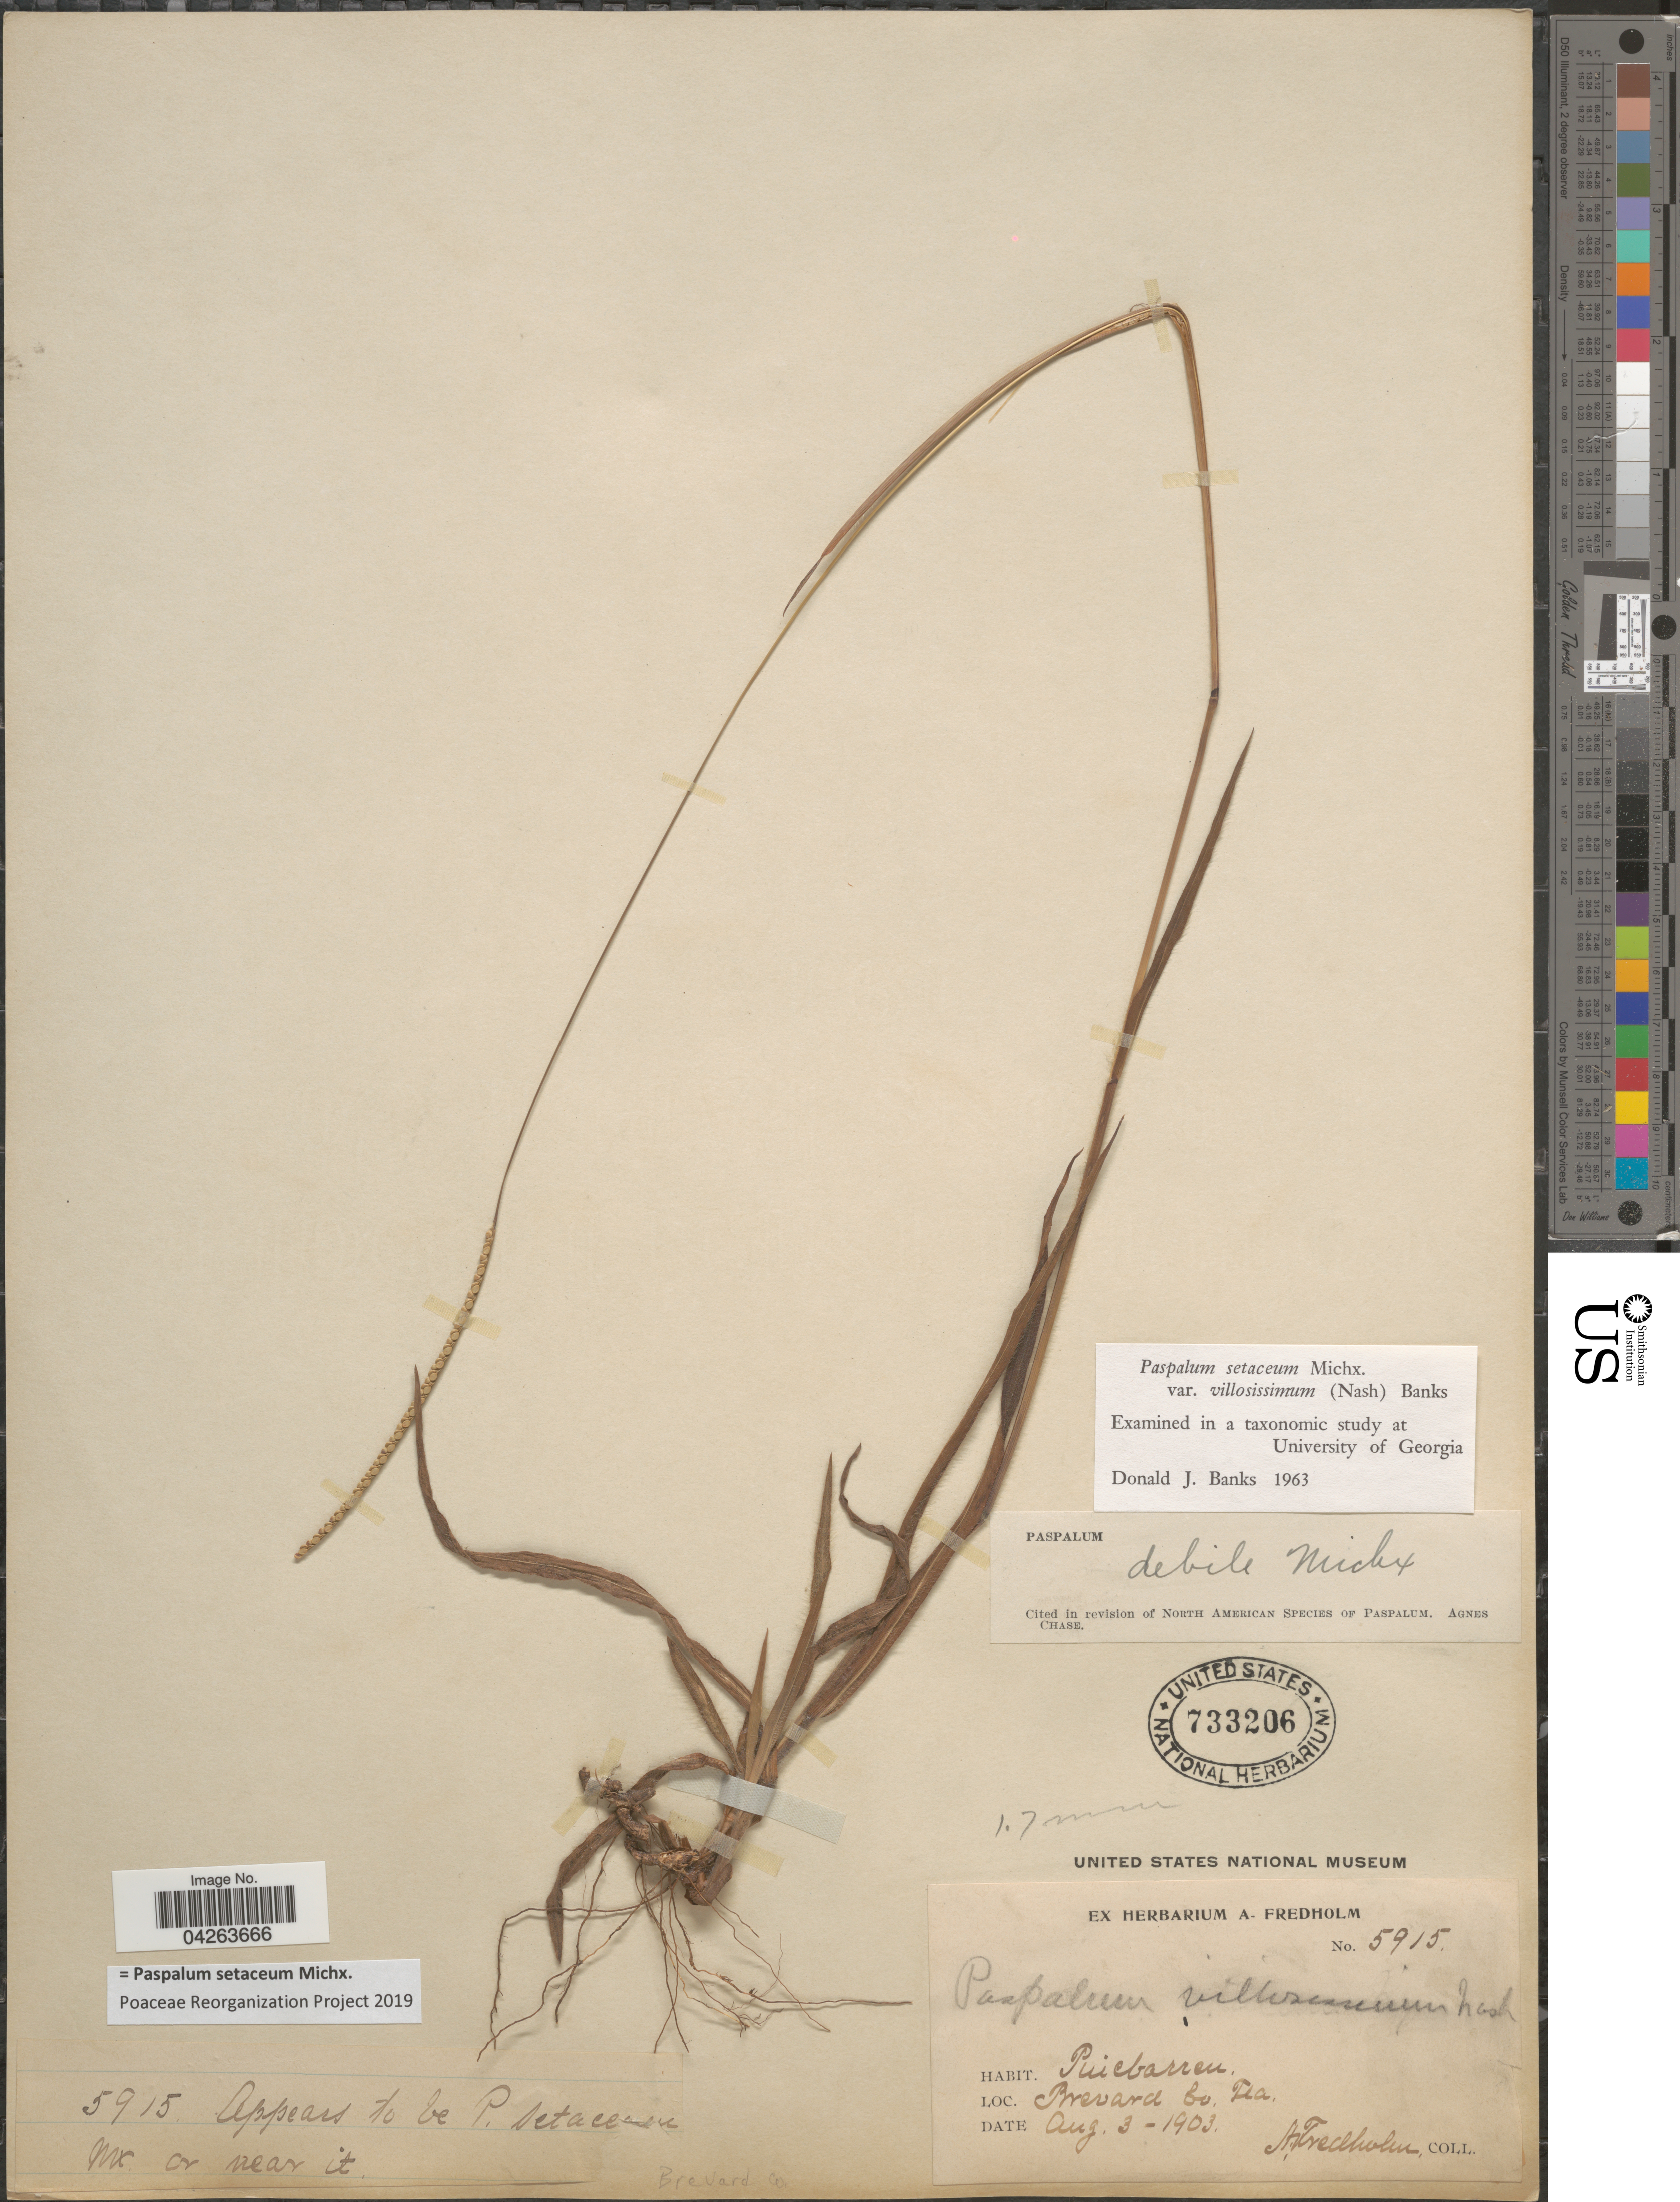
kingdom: Plantae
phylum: Tracheophyta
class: Liliopsida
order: Poales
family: Poaceae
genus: Paspalum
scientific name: Paspalum setaceum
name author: Michx.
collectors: A. Fredholm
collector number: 5915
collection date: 1903-08-03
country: United States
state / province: Florida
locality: Brevard Co.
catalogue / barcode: US 733206